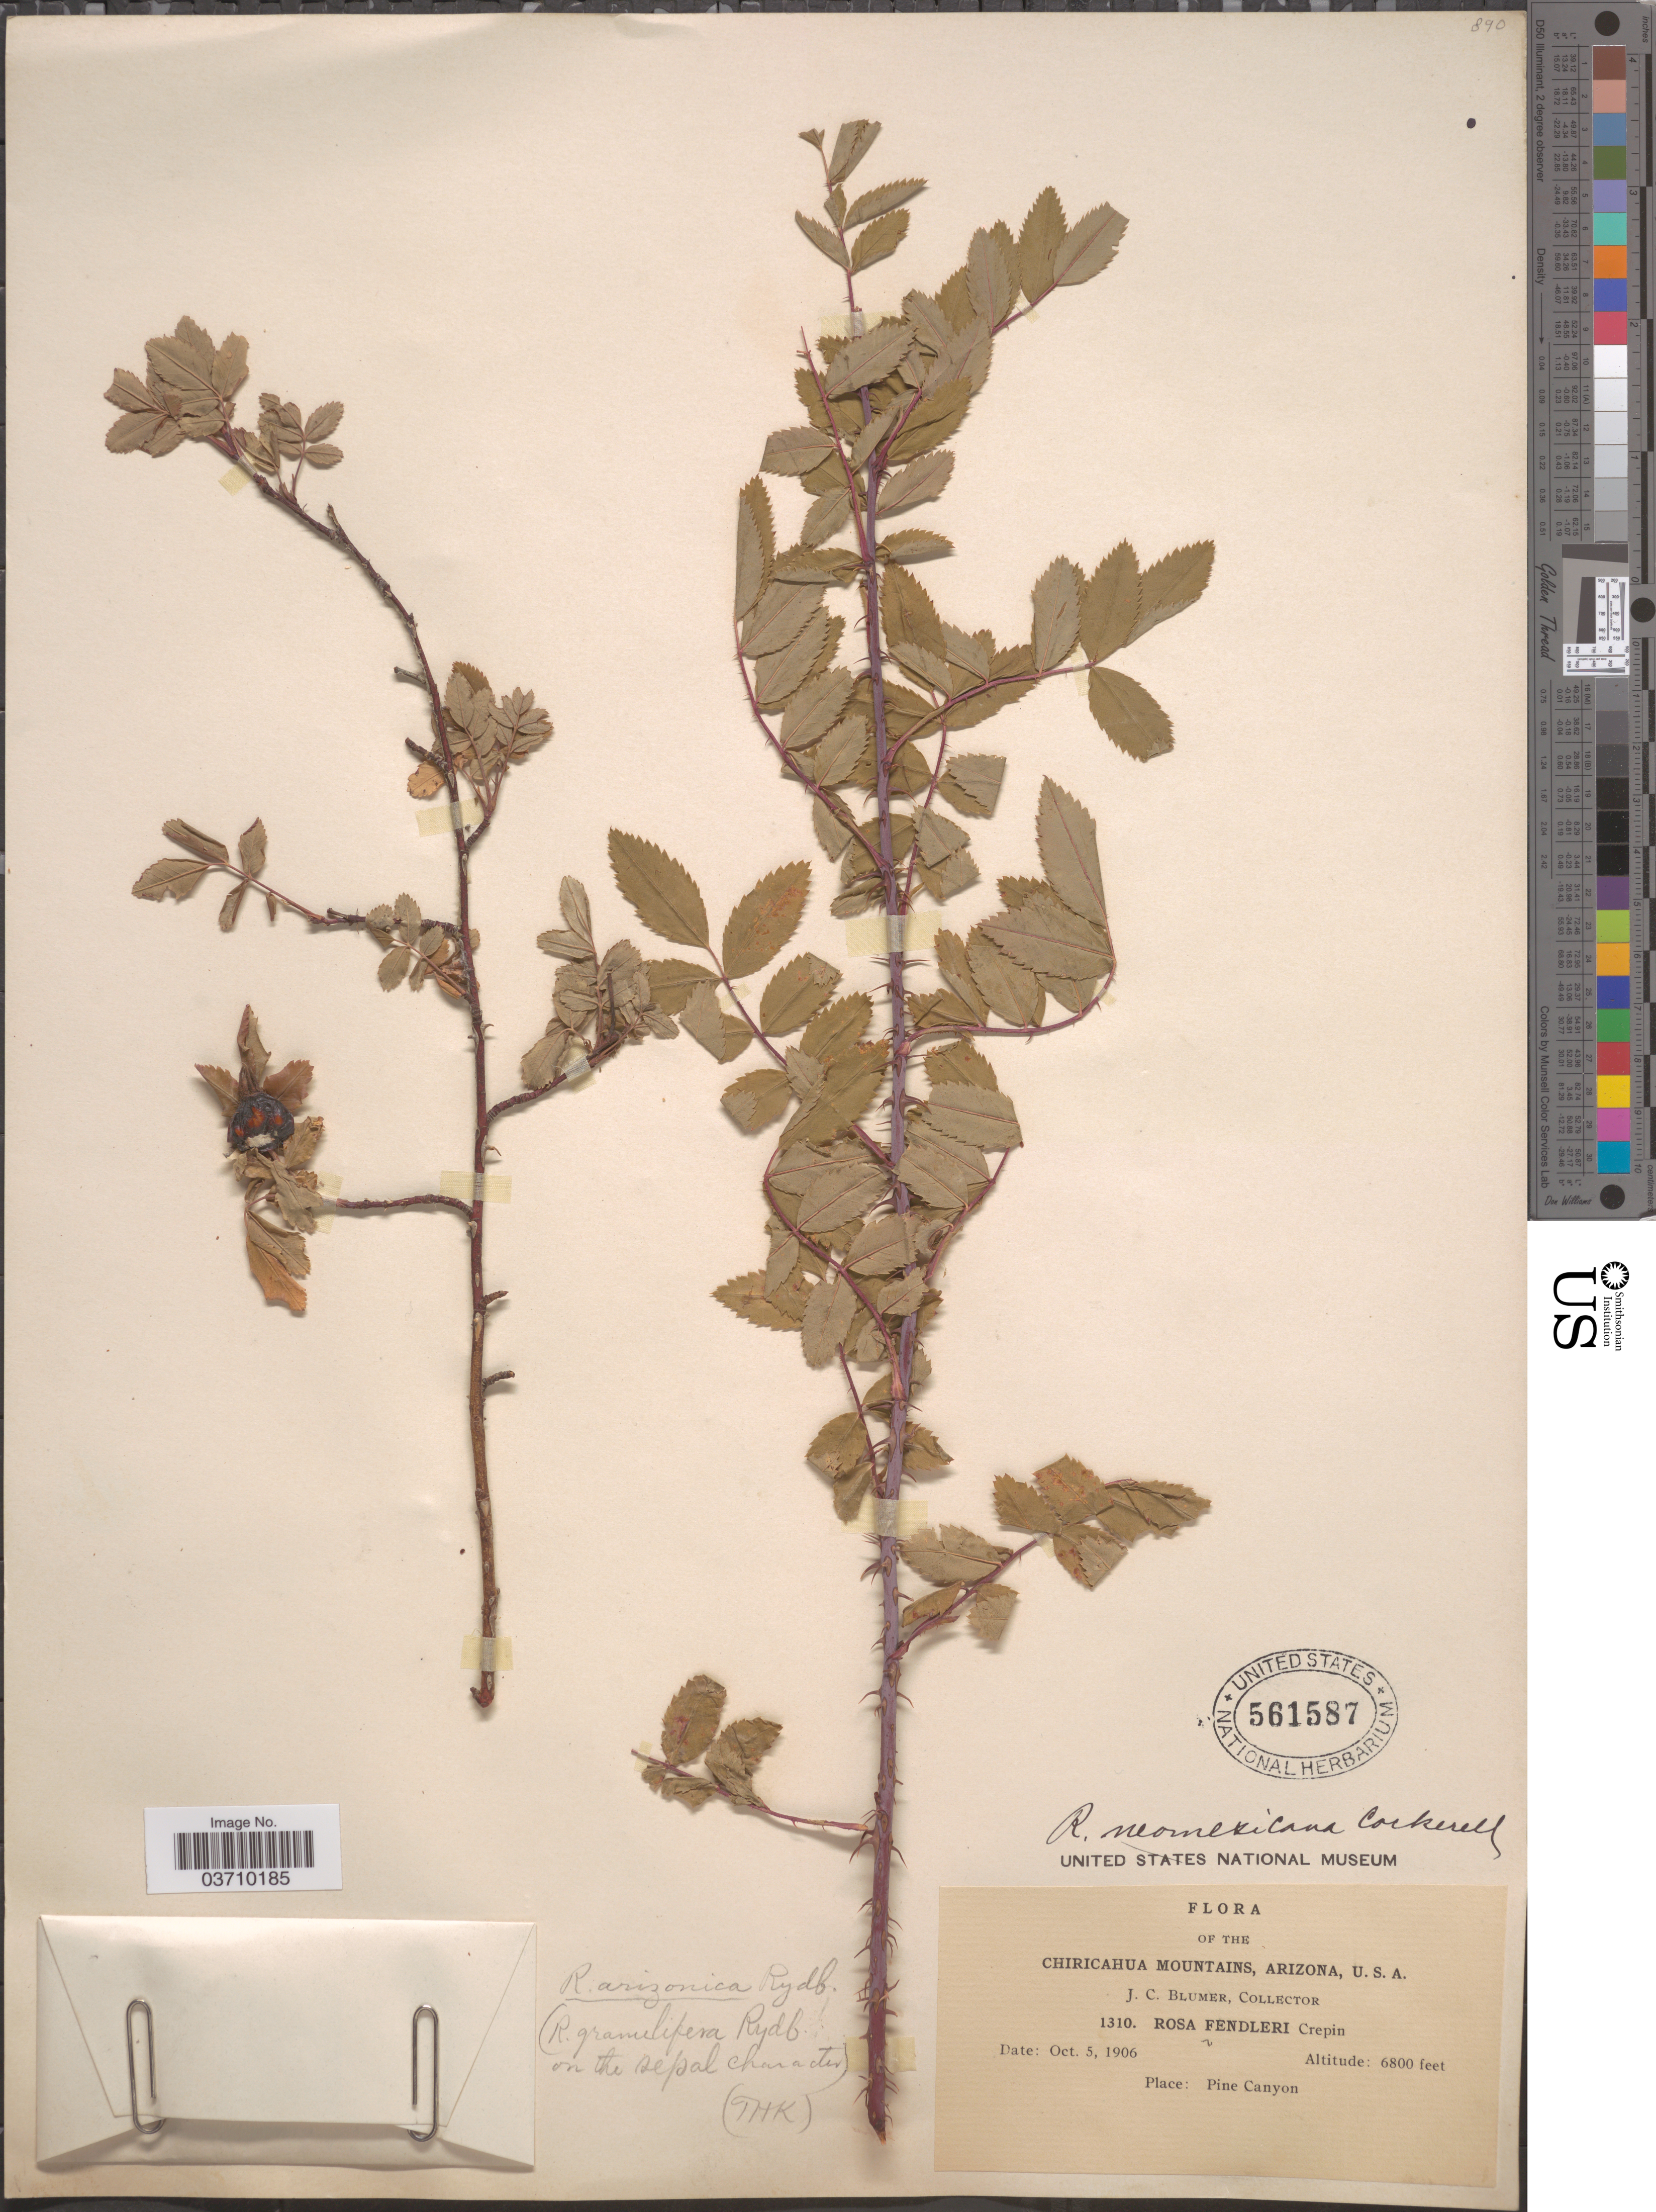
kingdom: Plantae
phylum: Tracheophyta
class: Magnoliopsida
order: Rosales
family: Rosaceae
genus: Rosa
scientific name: Rosa arizonica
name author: Rydb.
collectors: J. C. Blumer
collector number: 1310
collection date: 1906-10-05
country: United States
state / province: Arizona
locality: Chiricahua Mountains. Pine Canyon.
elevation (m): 2073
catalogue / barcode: US 561587